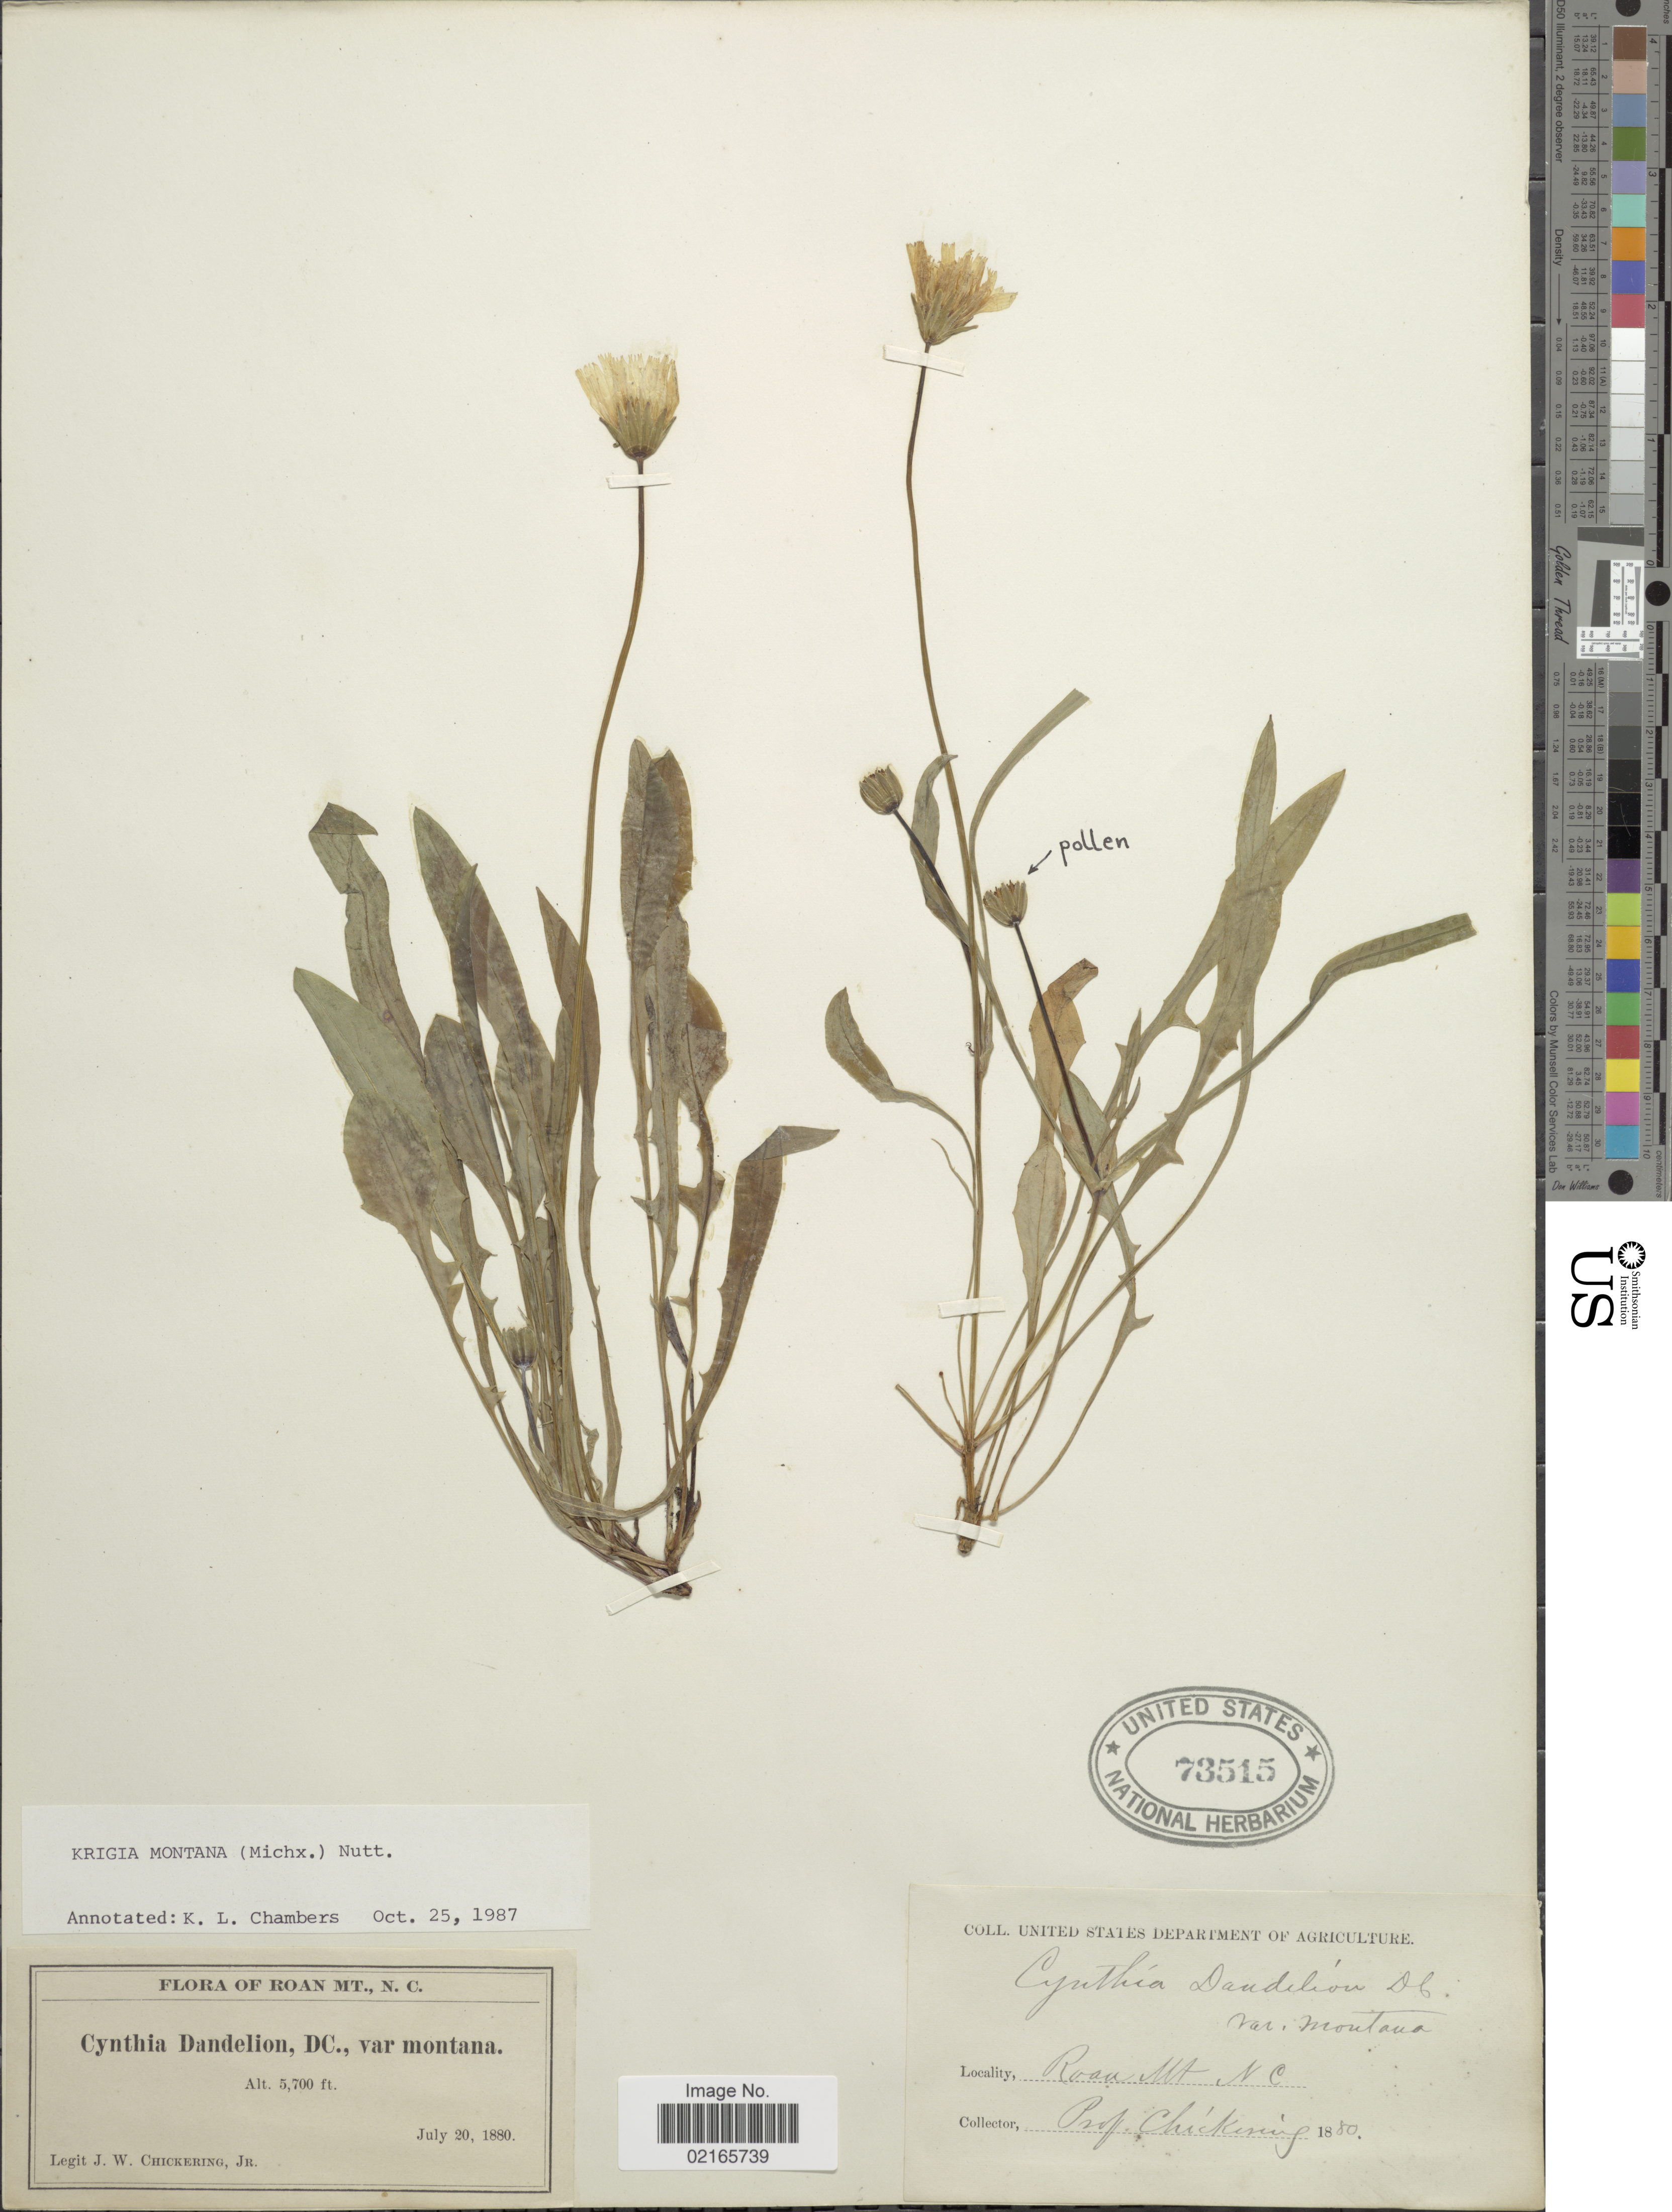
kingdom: Plantae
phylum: Tracheophyta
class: Magnoliopsida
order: Asterales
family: Asteraceae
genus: Krigia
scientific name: Krigia montana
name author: Nutt.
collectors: J. W. Chickering Jr.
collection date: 1880-07-20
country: United States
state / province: North Carolina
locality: Roan Mt.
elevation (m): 1737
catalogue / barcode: US 73515